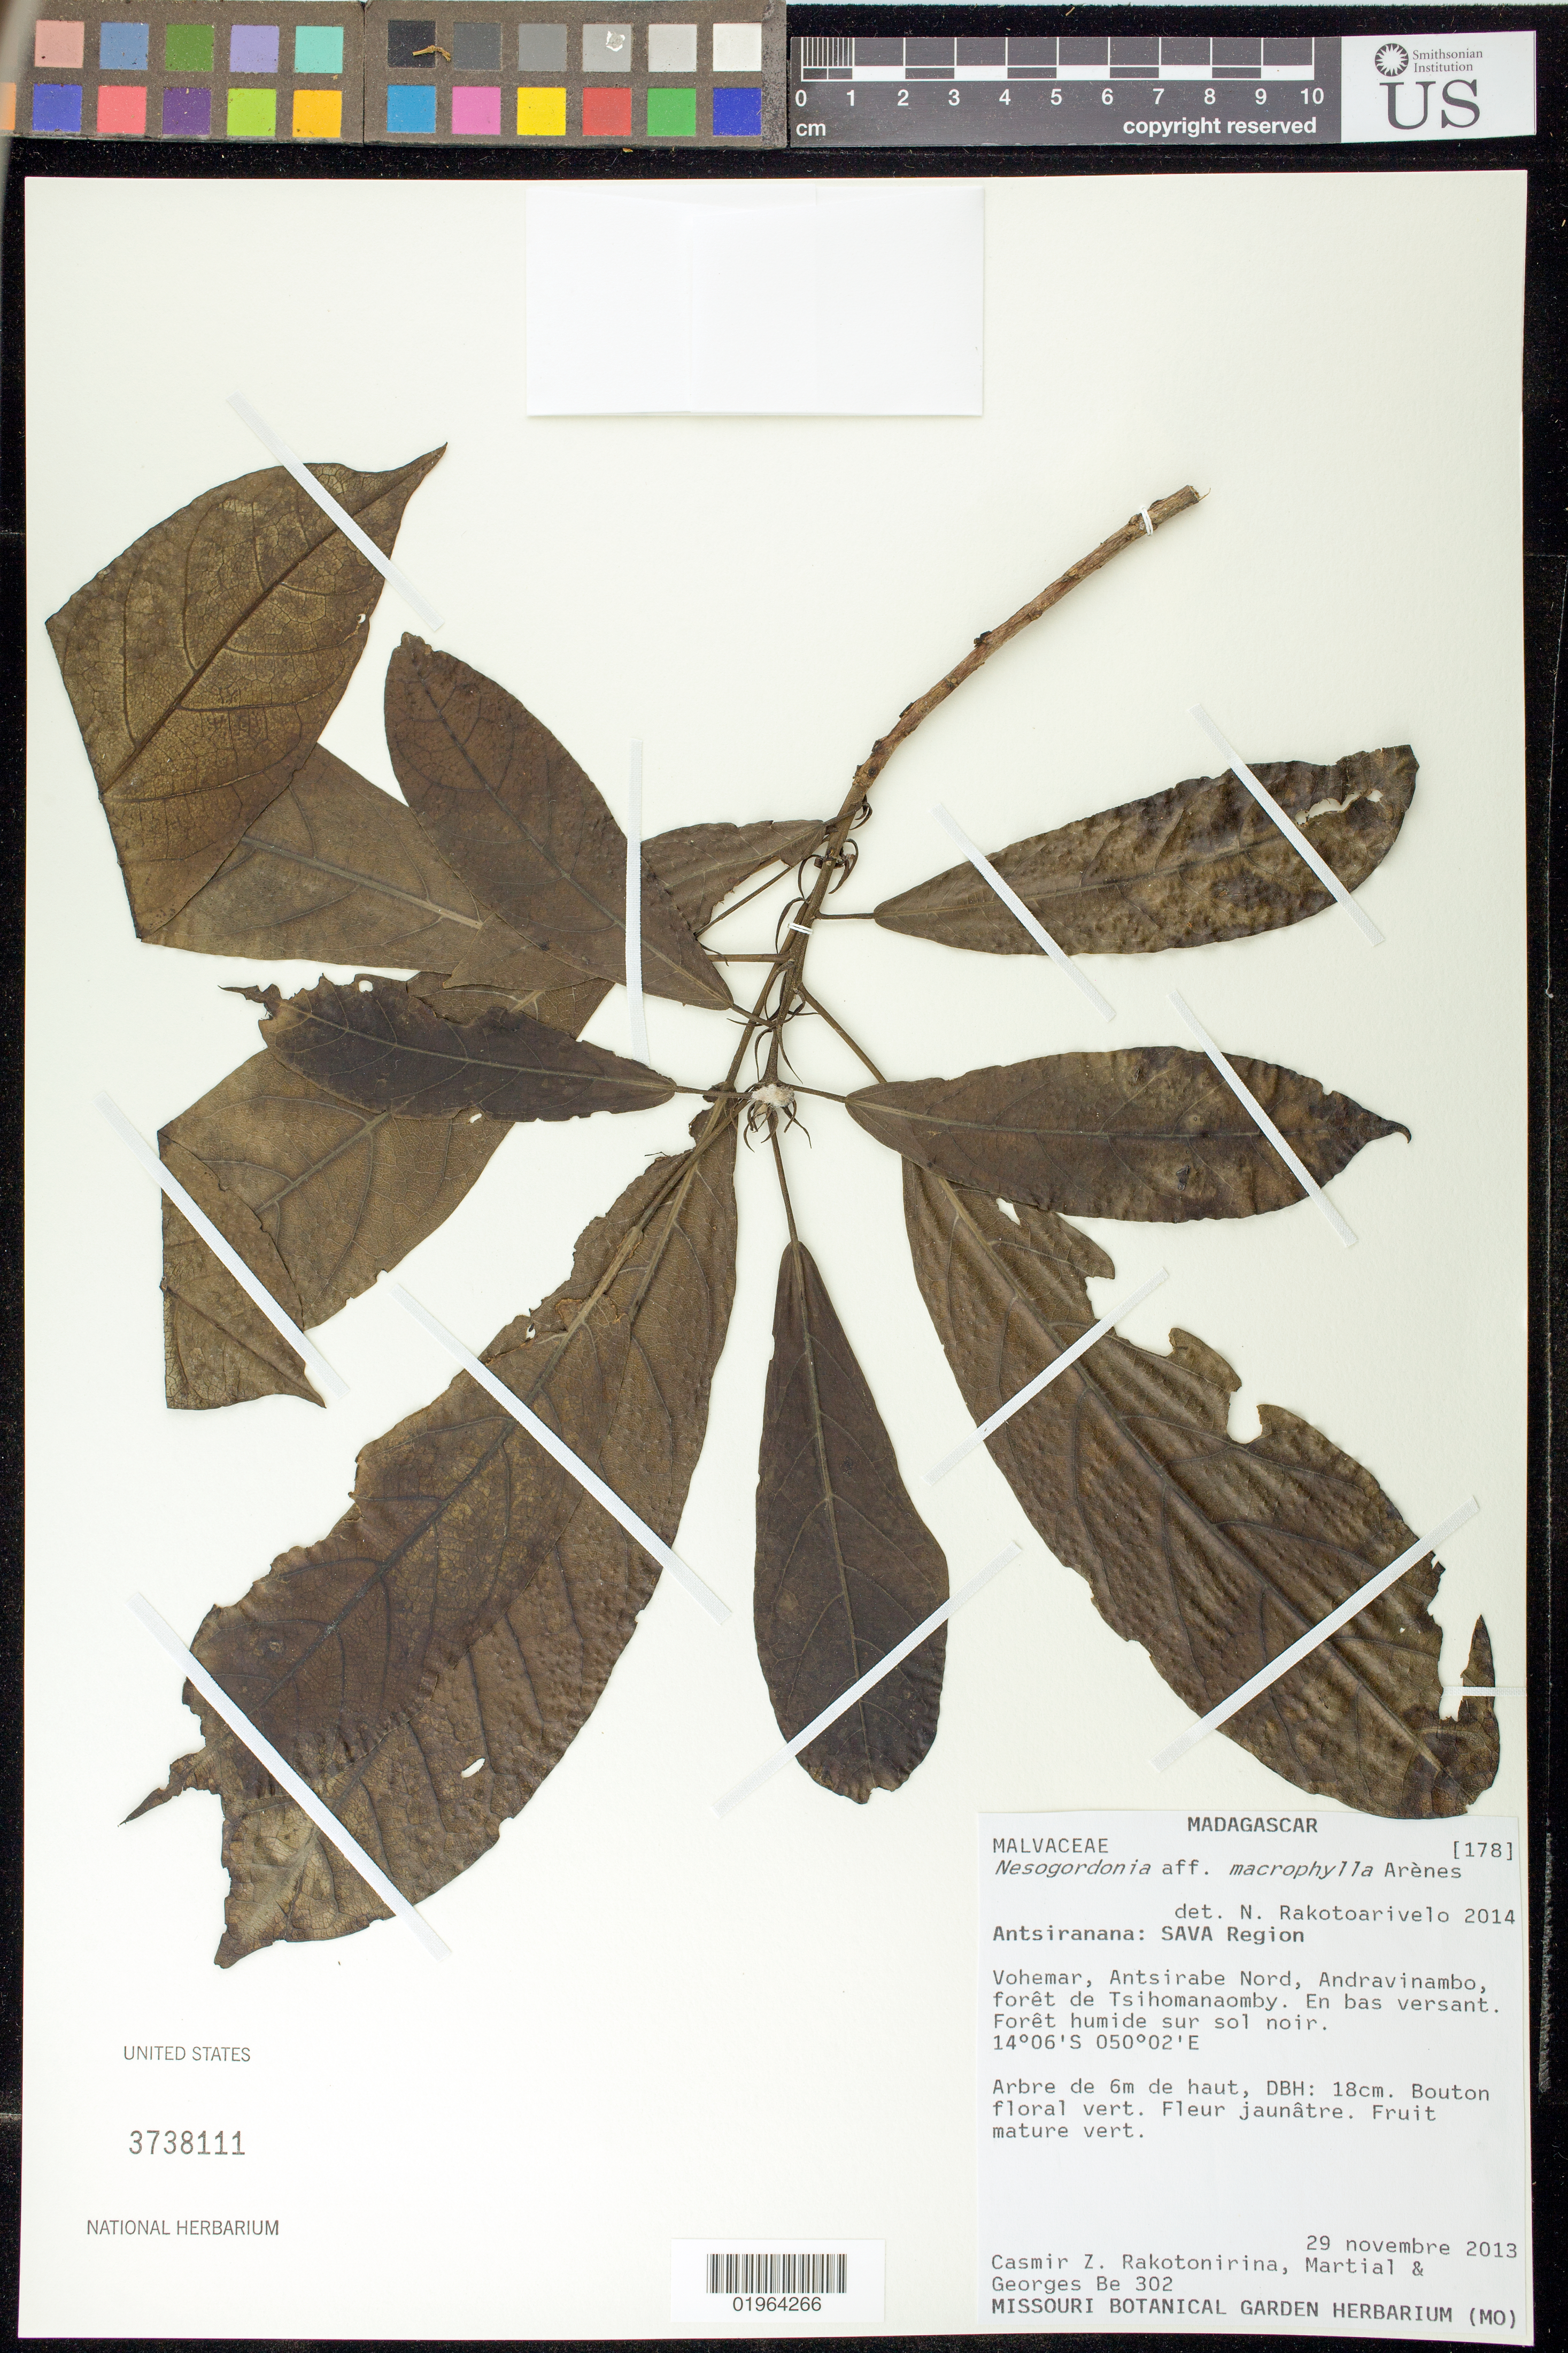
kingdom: Plantae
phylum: Tracheophyta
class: Magnoliopsida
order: Malvales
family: Malvaceae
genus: Nesogordonia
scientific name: Nesogordonia macrophylla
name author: Arènes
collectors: C. Rakotonirina, Martial & G. Be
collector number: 302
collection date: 2013-05-13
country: Madagascar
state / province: Sava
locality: Vohemar, Antsirabe-Nord, Andravinambo, forêt de Tsihomanaomby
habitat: foret humide sur sol noir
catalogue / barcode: US 3738111